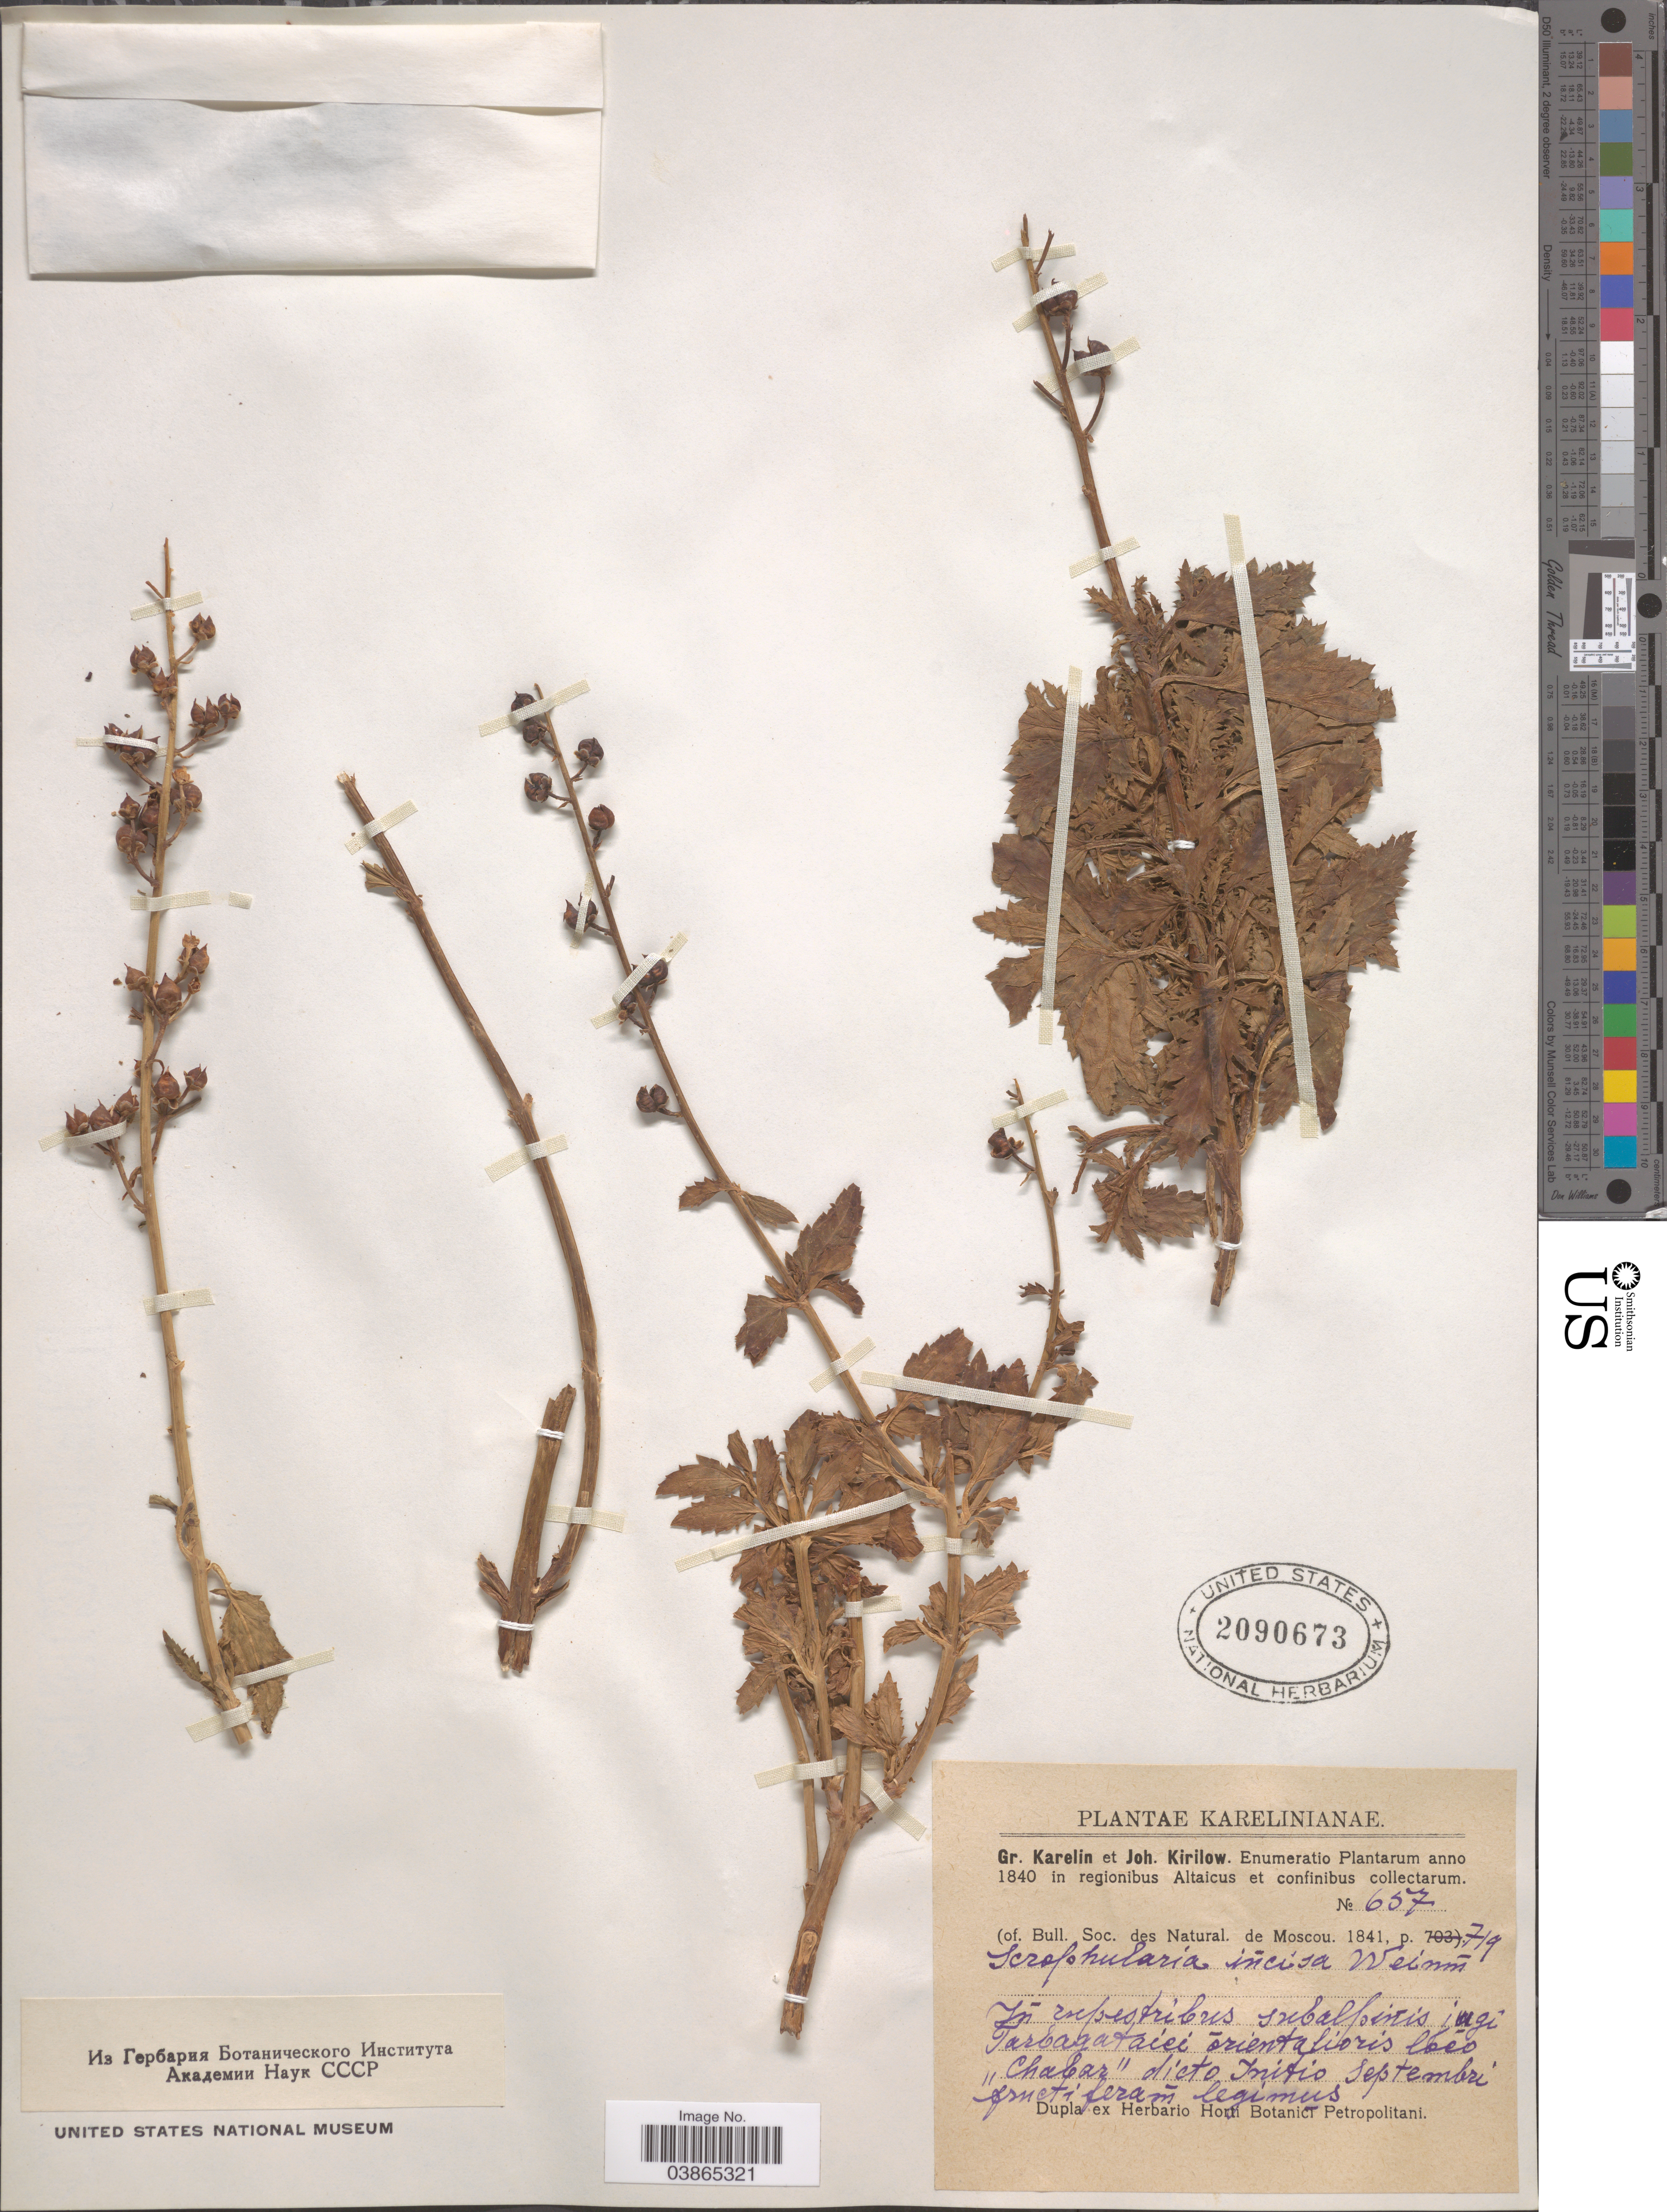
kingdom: Plantae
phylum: Tracheophyta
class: Magnoliopsida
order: Lamiales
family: Scrophulariaceae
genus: Scrophularia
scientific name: Scrophularia incisa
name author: Weinm.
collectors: G. S. Karelin & I. P. Kirilov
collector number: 657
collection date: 1840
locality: In regionibus Altaicus et confinibus.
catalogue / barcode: US 2090673